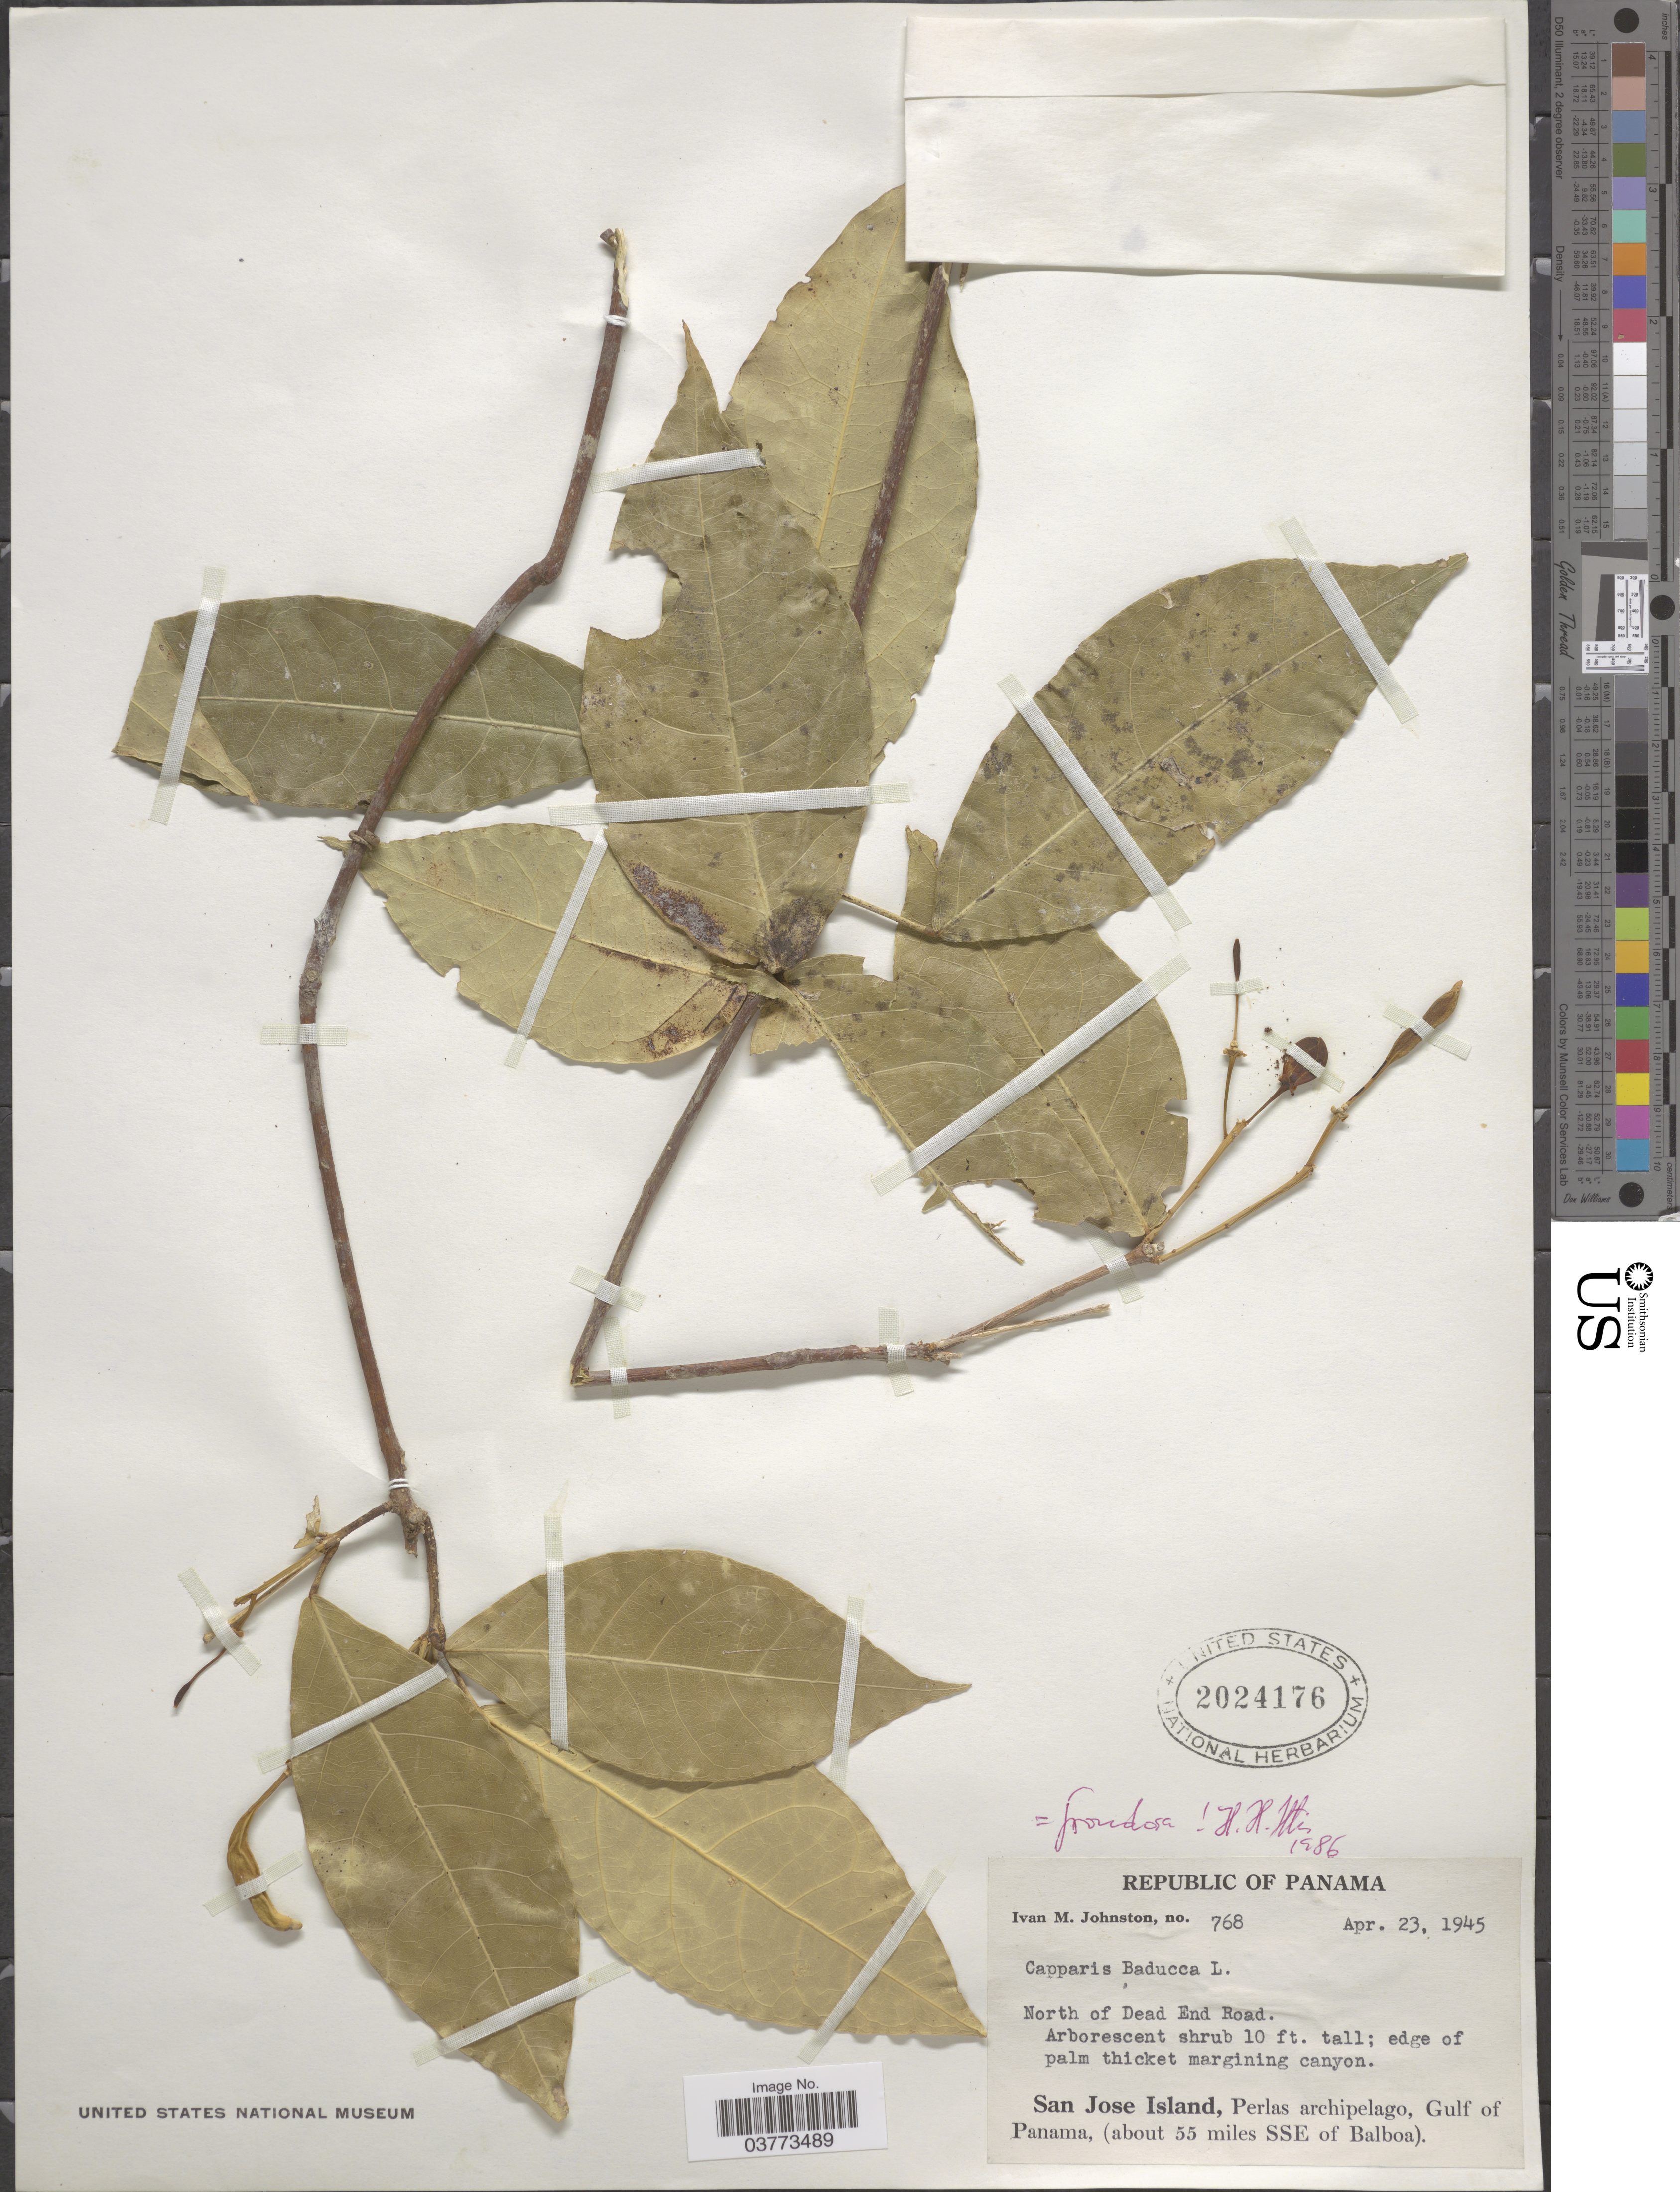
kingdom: Plantae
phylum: Tracheophyta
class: Magnoliopsida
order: Brassicales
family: Capparaceae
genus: Capparidastrum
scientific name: Capparidastrum frondosum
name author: (Jacq.) Cornejo & Iltis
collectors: I.M. Johnston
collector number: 768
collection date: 1945-04-23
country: Panama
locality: Republic of Panama. North of Dead End Road. San Jose Island, Perlas archipelago, Gulf of Panama, (about 55 miles SSE of Balboa).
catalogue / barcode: US 2024176